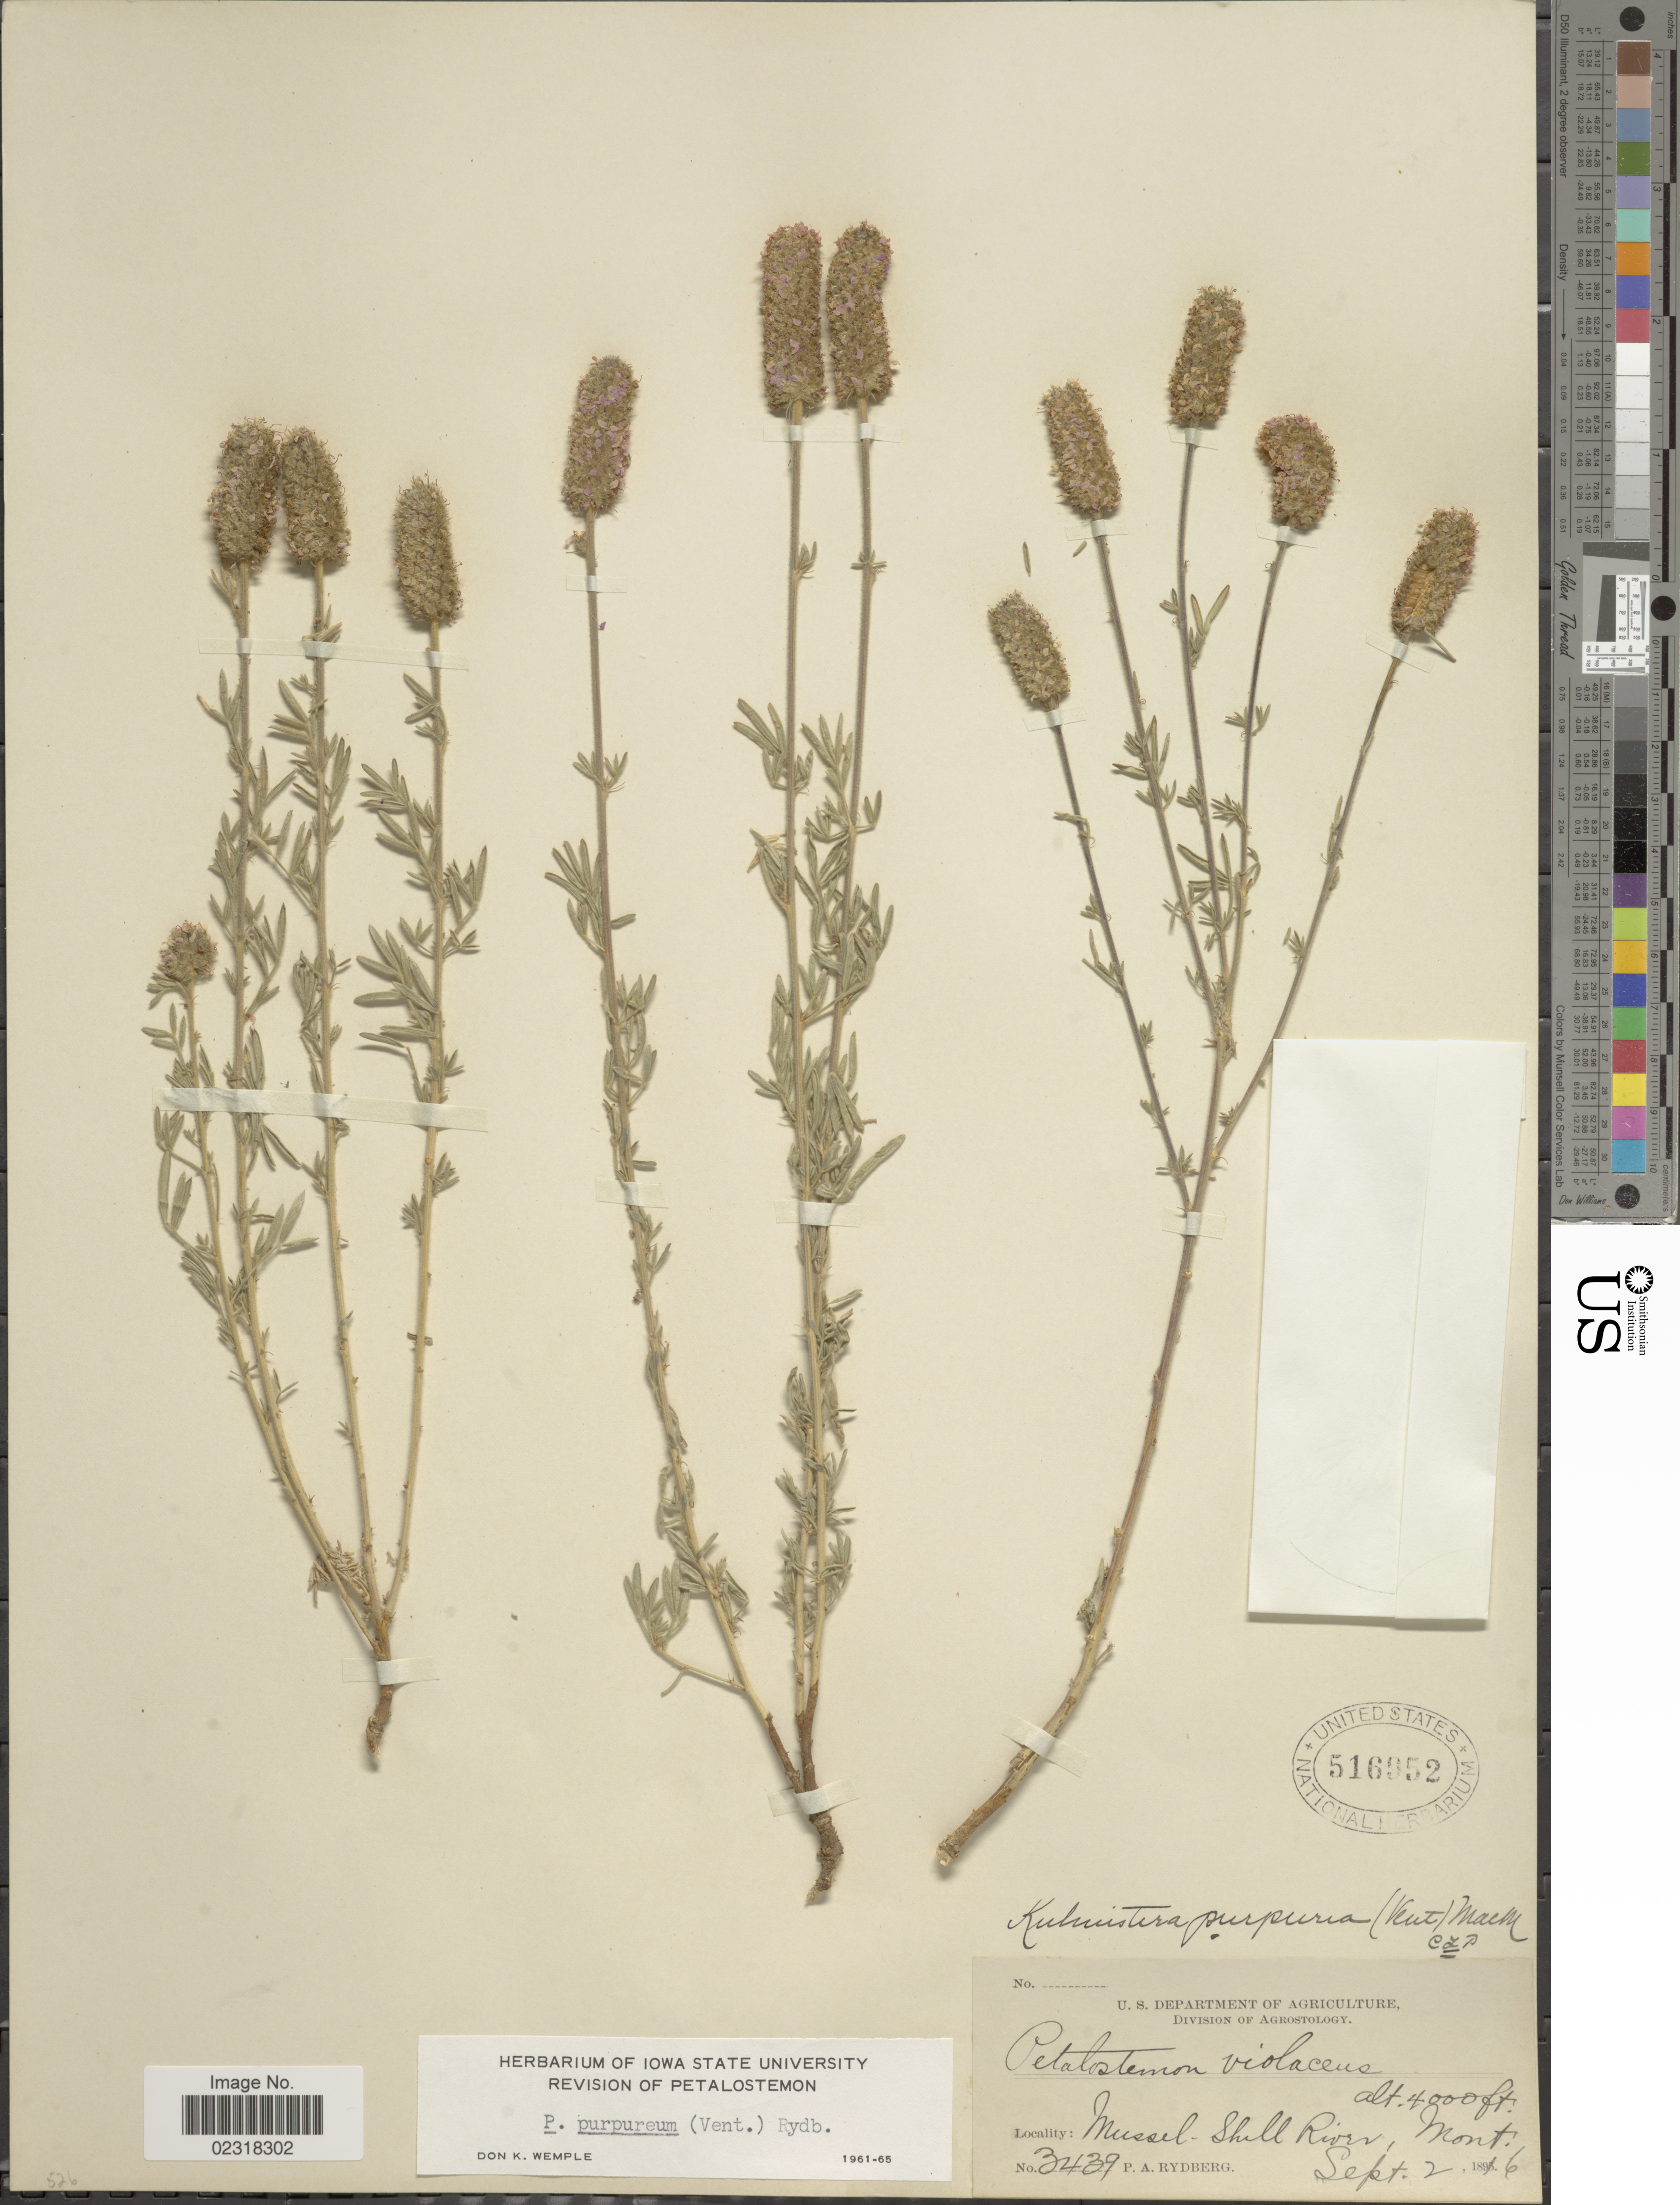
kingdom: Plantae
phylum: Tracheophyta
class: Magnoliopsida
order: Fabales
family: Fabaceae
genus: Dalea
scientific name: Dalea purpurea var. purpurea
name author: Vent.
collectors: P. A. Rydberg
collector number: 3439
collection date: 1816-09-02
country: United States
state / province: Montana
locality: Mussel-Shell River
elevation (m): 1219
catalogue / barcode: US 516952